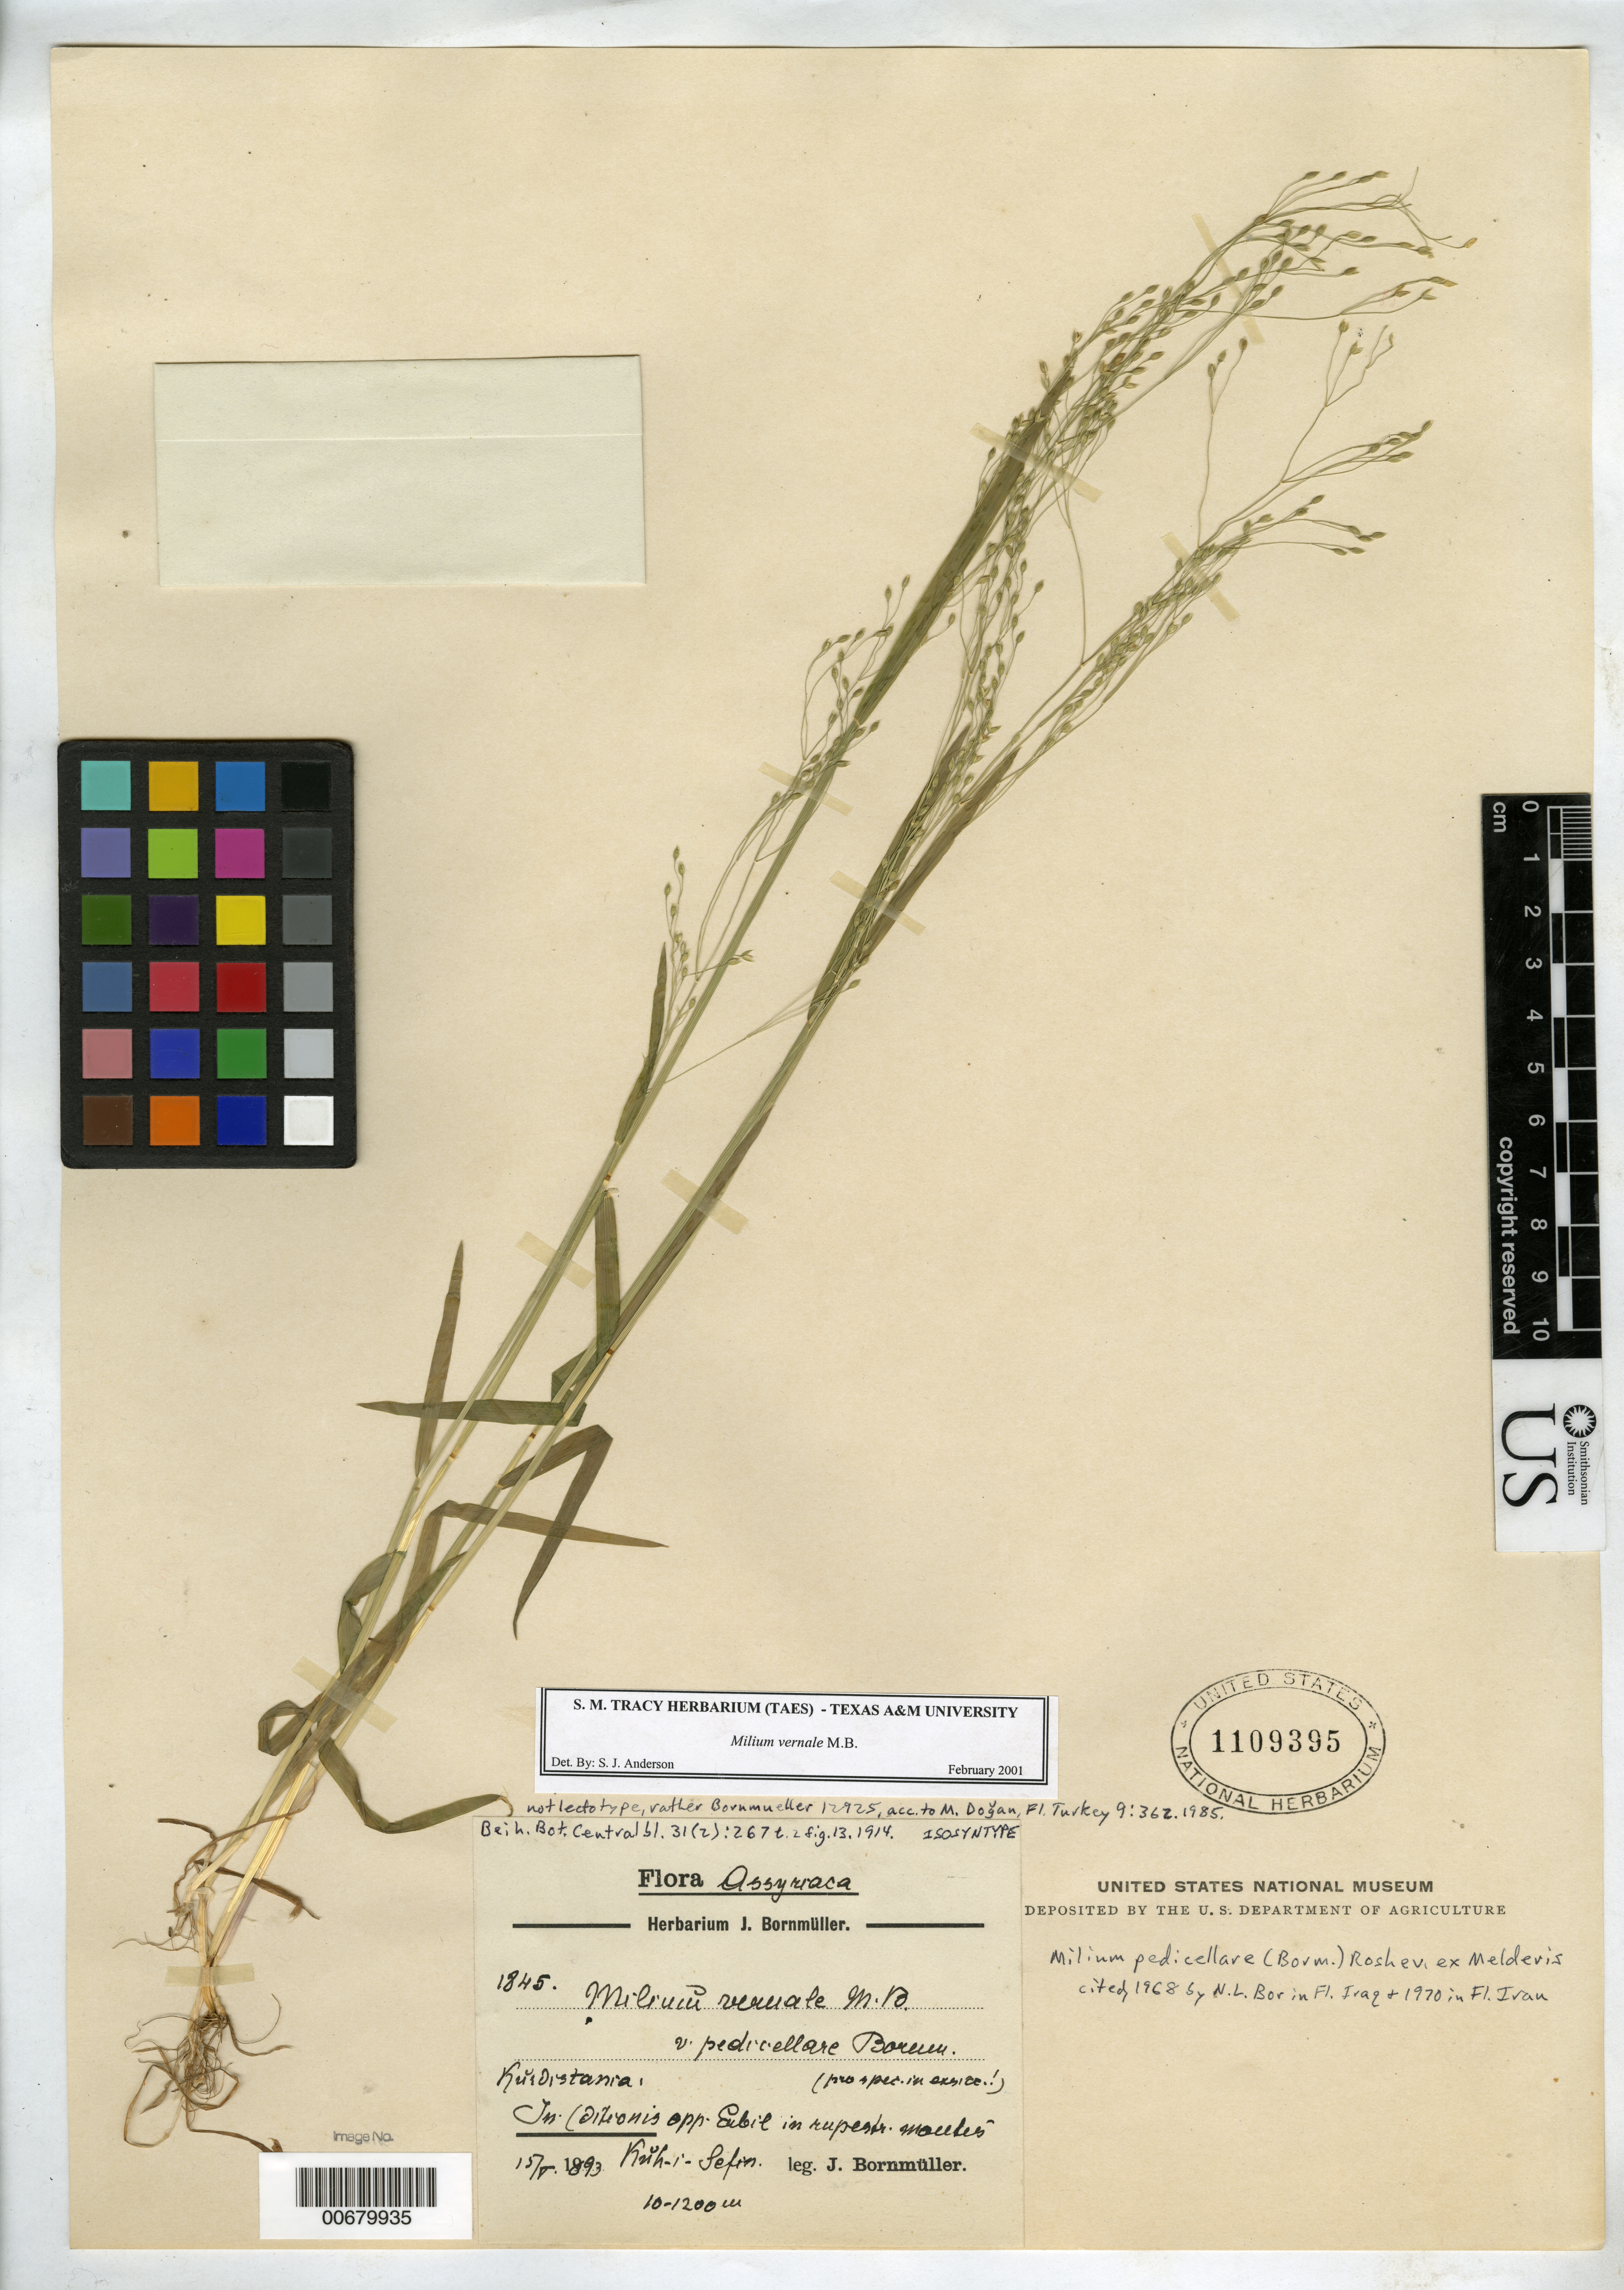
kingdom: Plantae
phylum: Tracheophyta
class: Liliopsida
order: Poales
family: Poaceae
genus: Milium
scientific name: Milium vernale var. pedicellare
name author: Bornm.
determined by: Anderson, S. J., (TAES), Texas A&M University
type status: Isosyntype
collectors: J. Bornmüller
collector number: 1845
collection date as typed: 15 May 1893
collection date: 1893-05-15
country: Turkey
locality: Kurdistania, opp. Eubil in rupestr. montis Kuhi-Sefin.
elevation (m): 10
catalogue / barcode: US 1109395